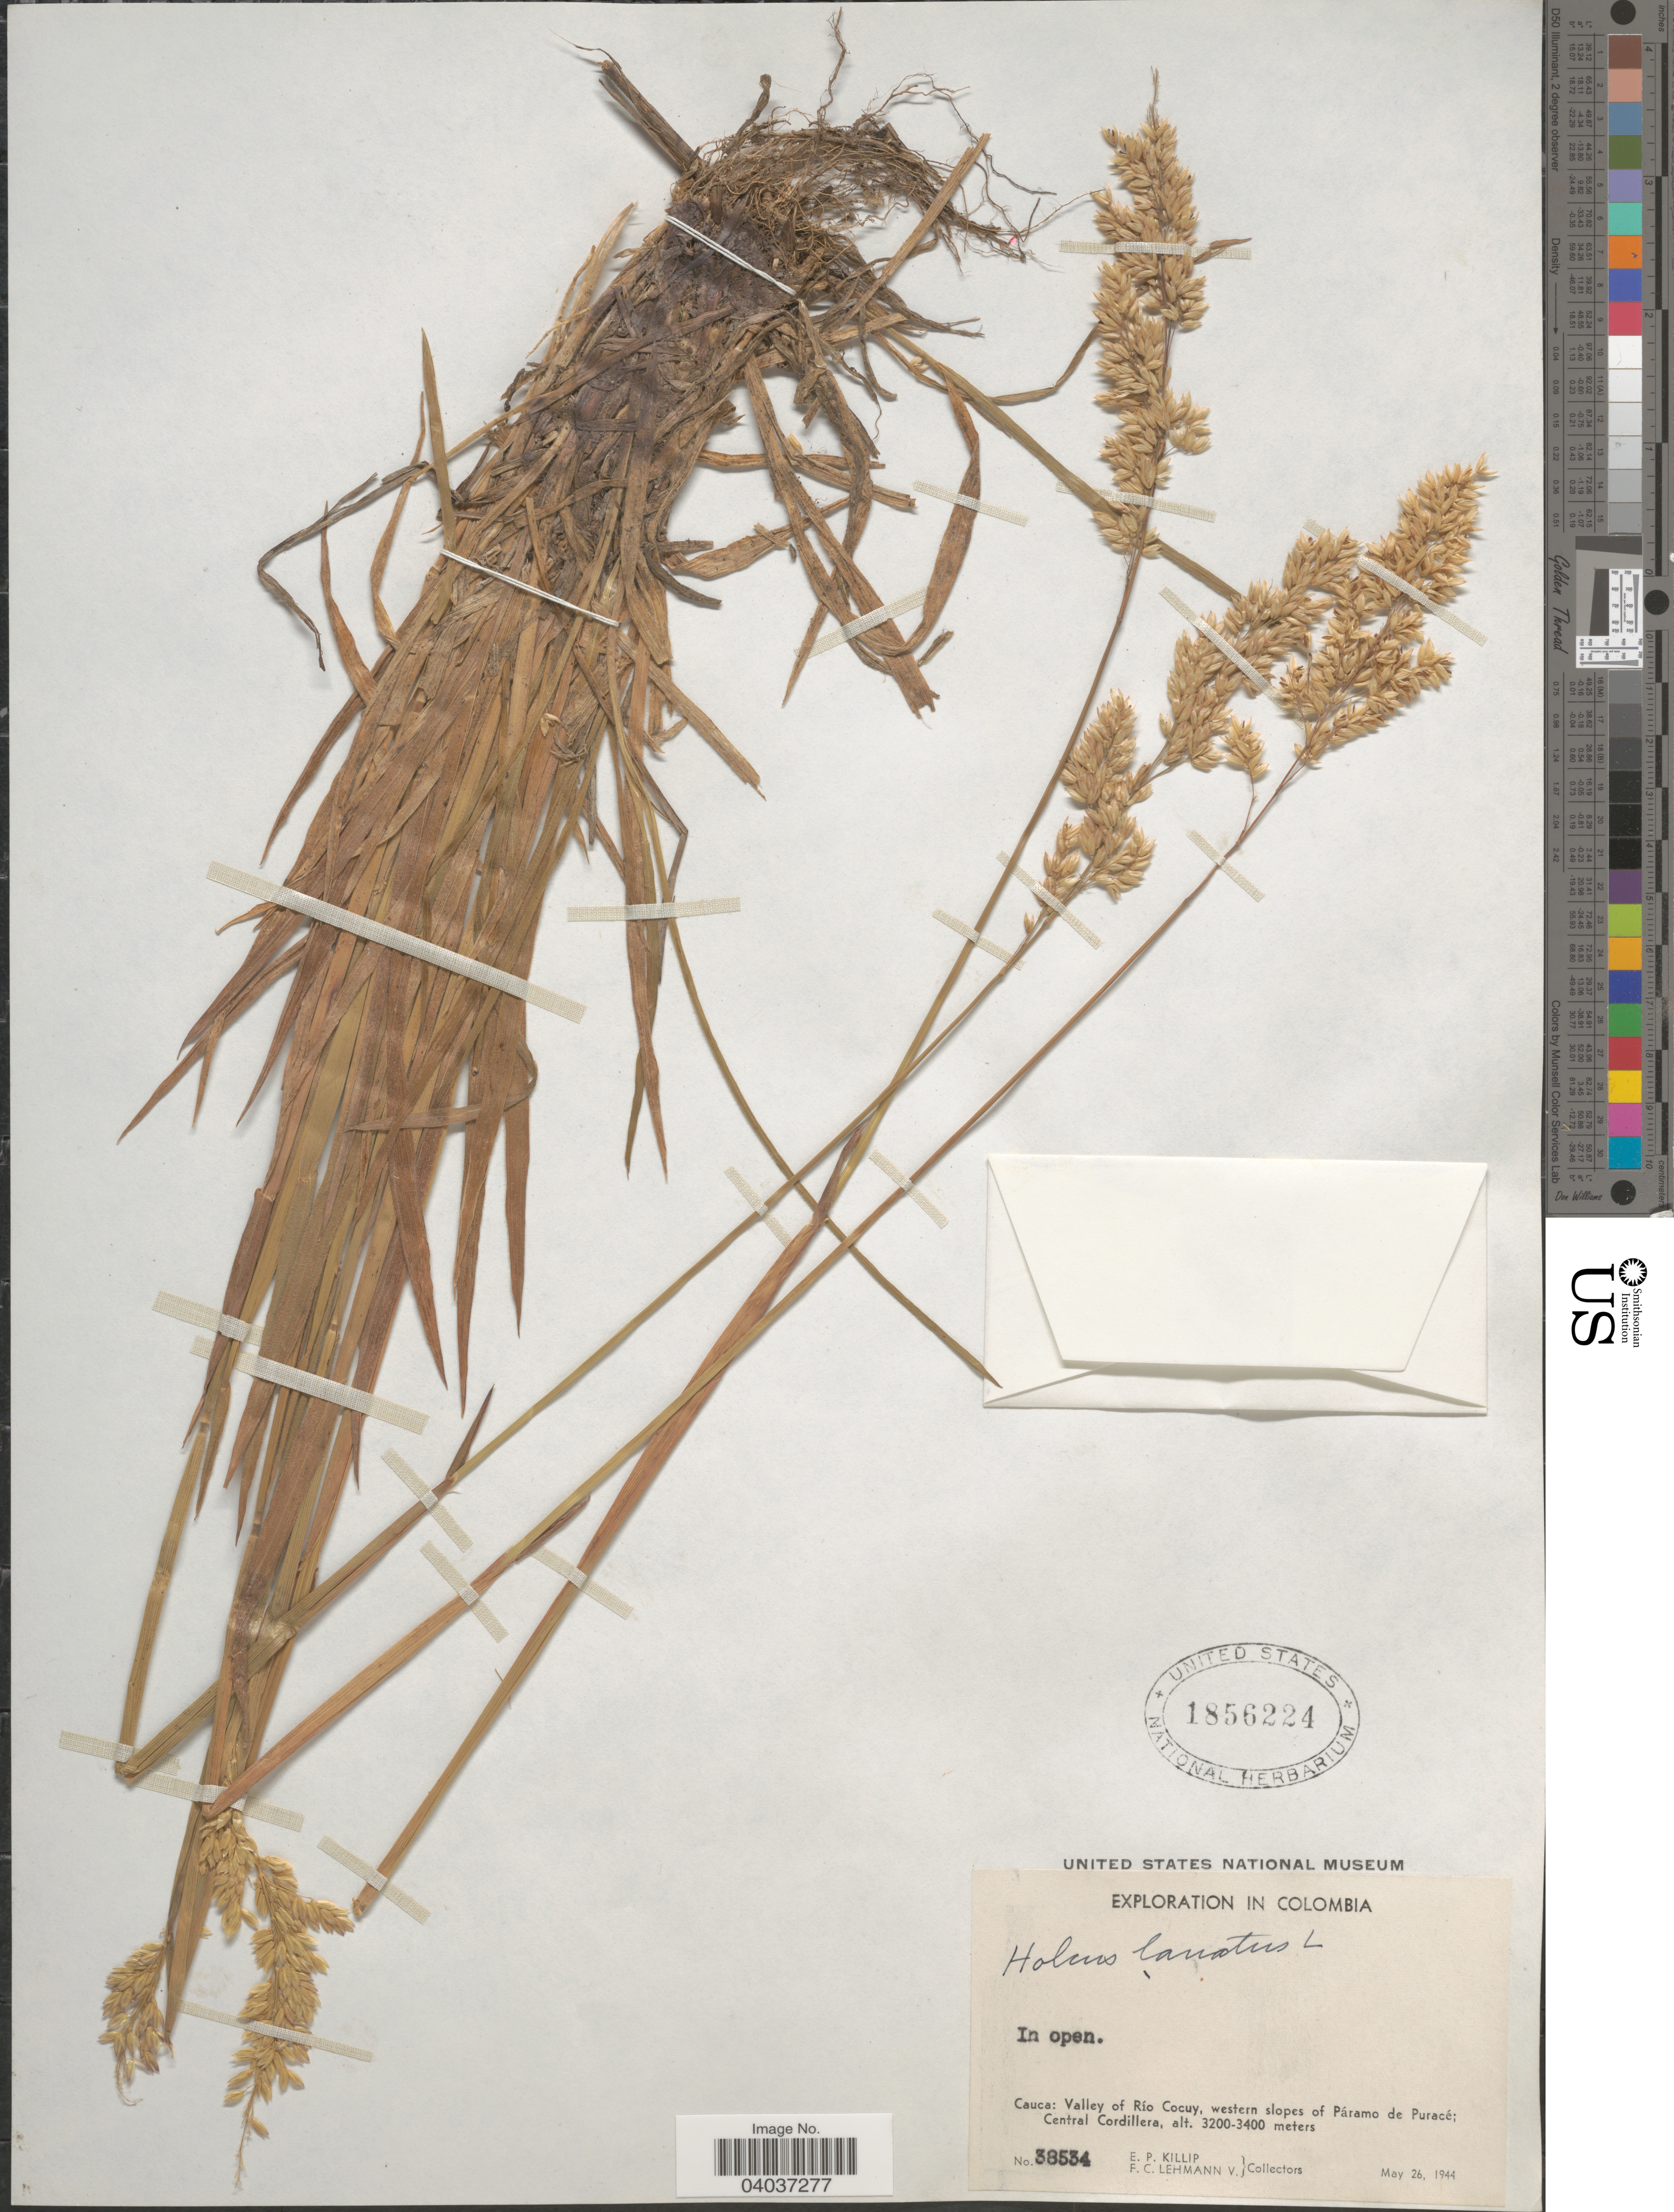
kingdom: Plantae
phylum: Tracheophyta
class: Liliopsida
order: Poales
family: Poaceae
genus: Holcus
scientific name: Holcus lanatus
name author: L.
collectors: E. P. Killip & F. Lehmann v.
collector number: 38534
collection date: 1944-05-26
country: Colombia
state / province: Cauca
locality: Valley of Río Cocuy, western slopes of Páramo de Puracé; Central Cordillera.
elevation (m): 3200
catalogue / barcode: US 1856224